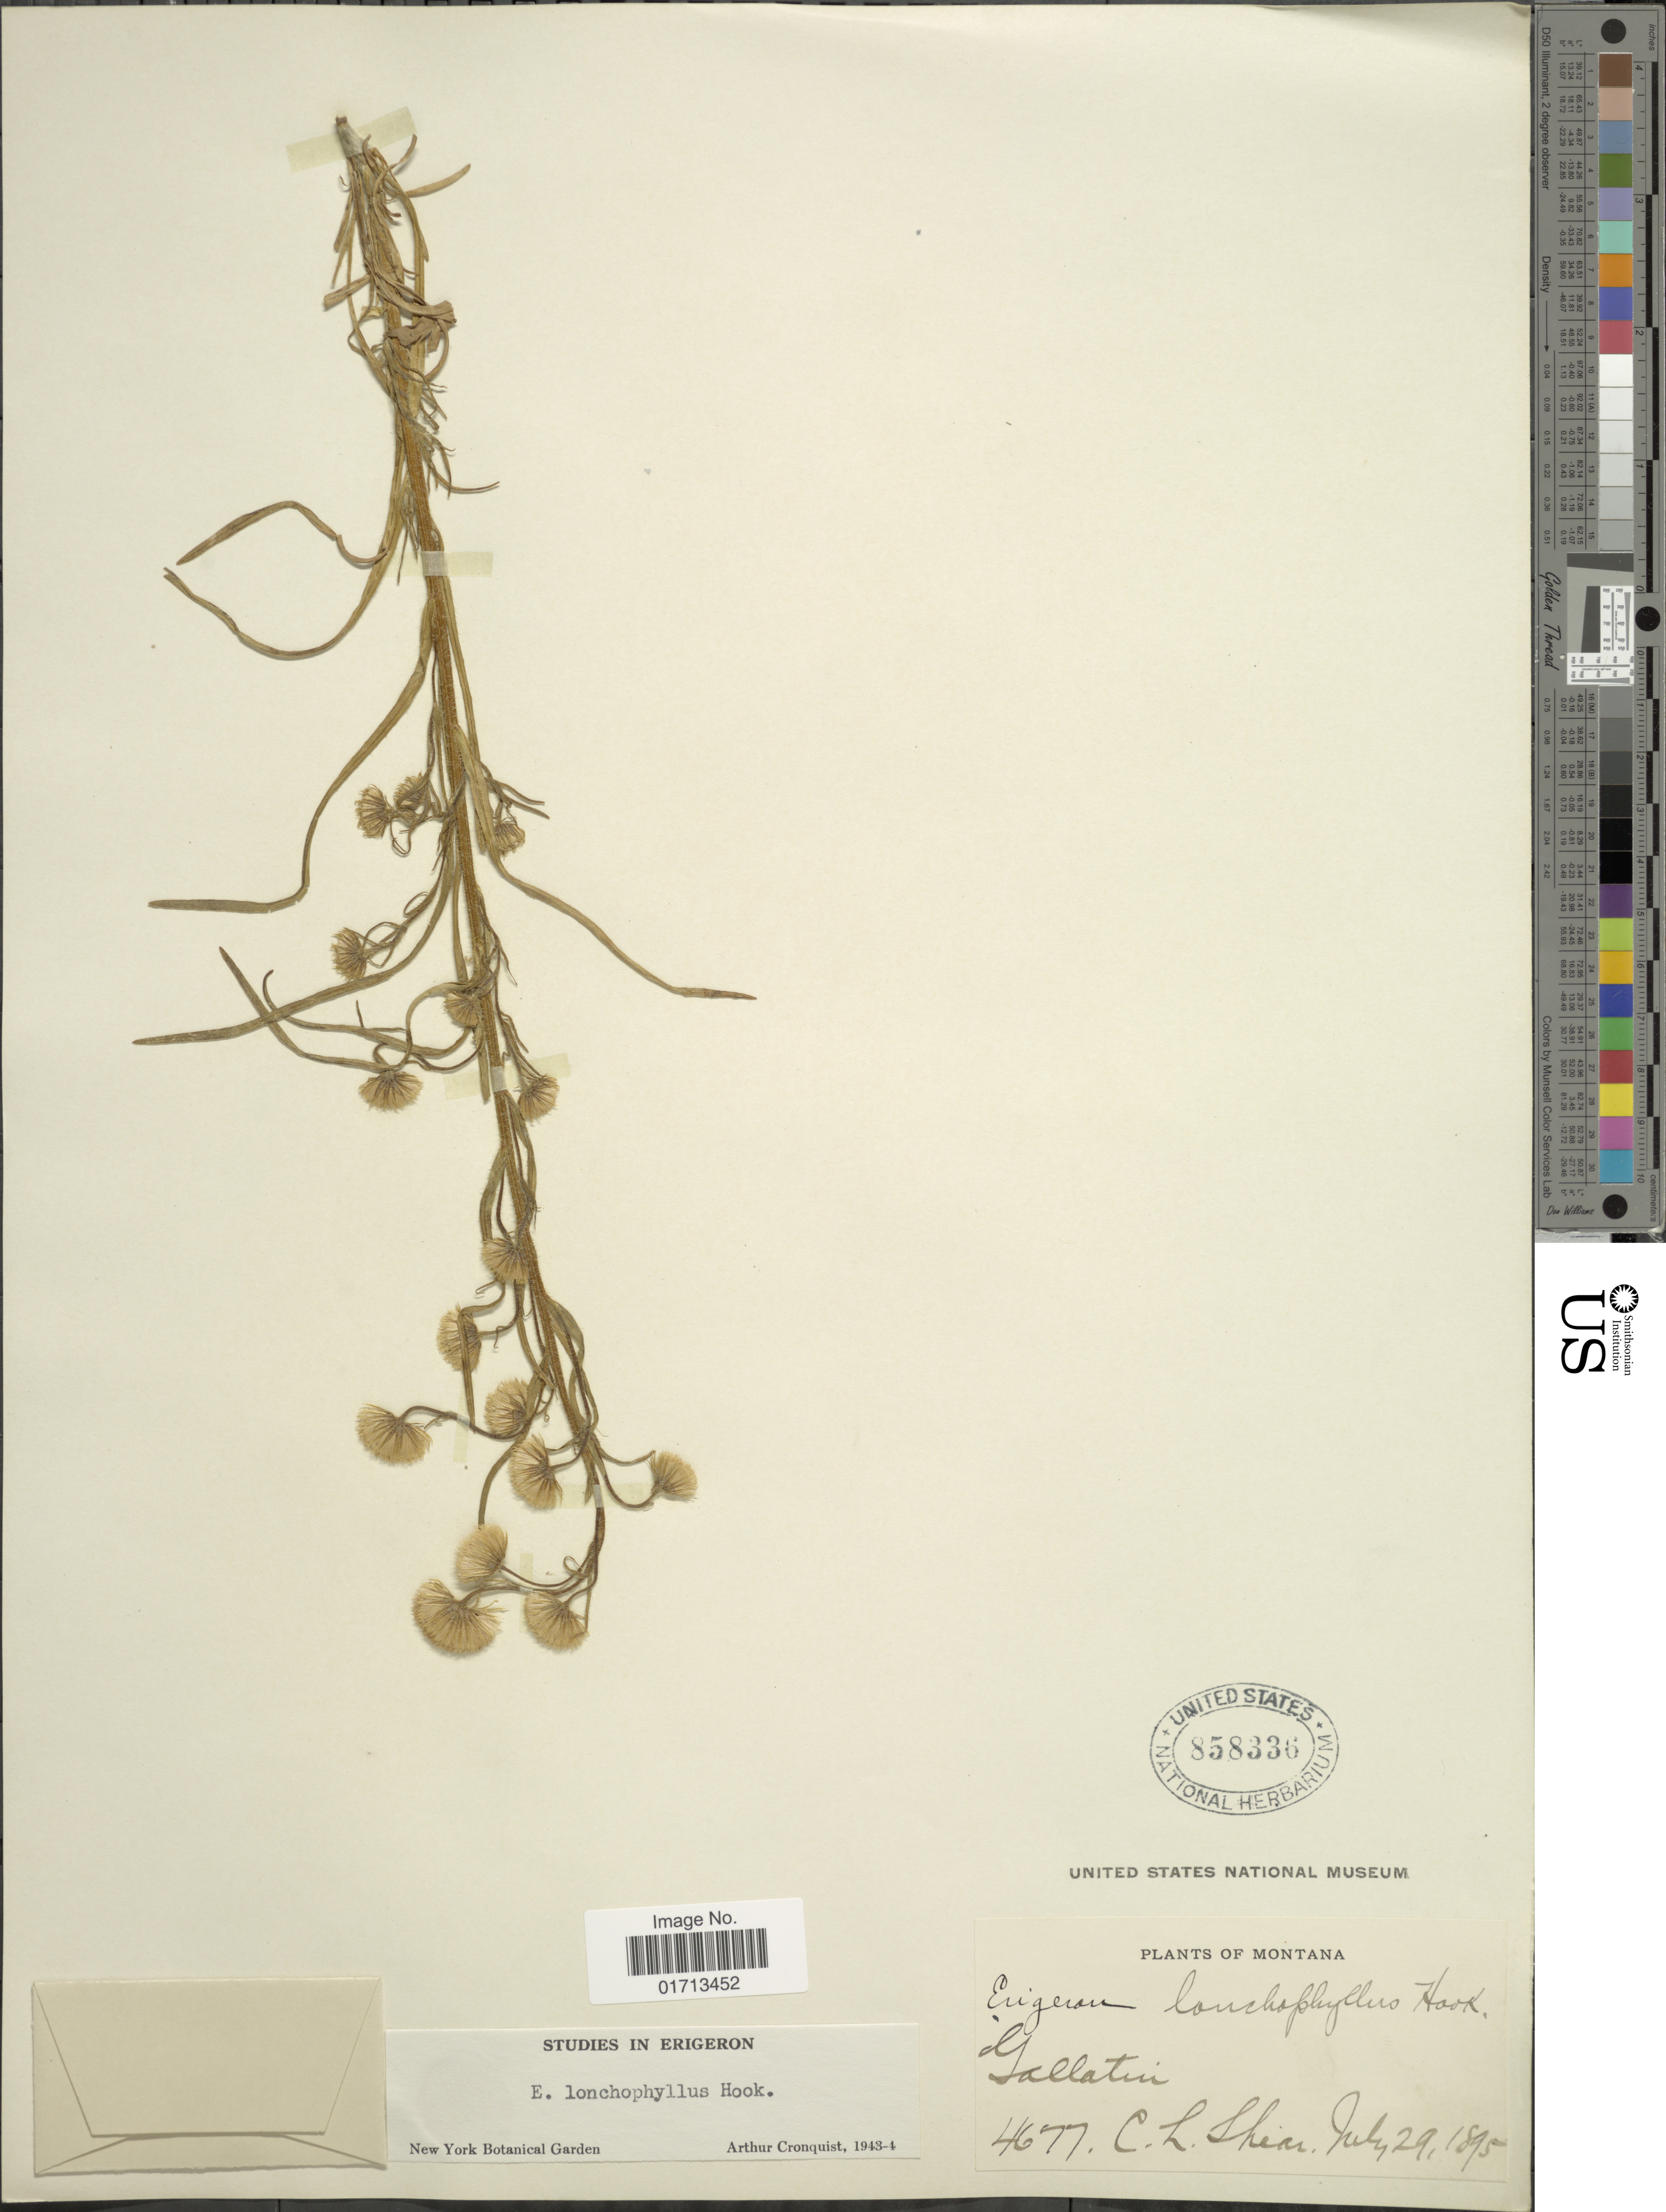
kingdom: Plantae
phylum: Tracheophyta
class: Magnoliopsida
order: Asterales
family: Asteraceae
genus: Erigeron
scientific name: Erigeron lonchophyllus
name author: Hook.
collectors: C. L. Shear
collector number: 4677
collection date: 1895-07-29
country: United States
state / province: Montana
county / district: Gallatin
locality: Gallatin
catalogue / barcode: US 858336